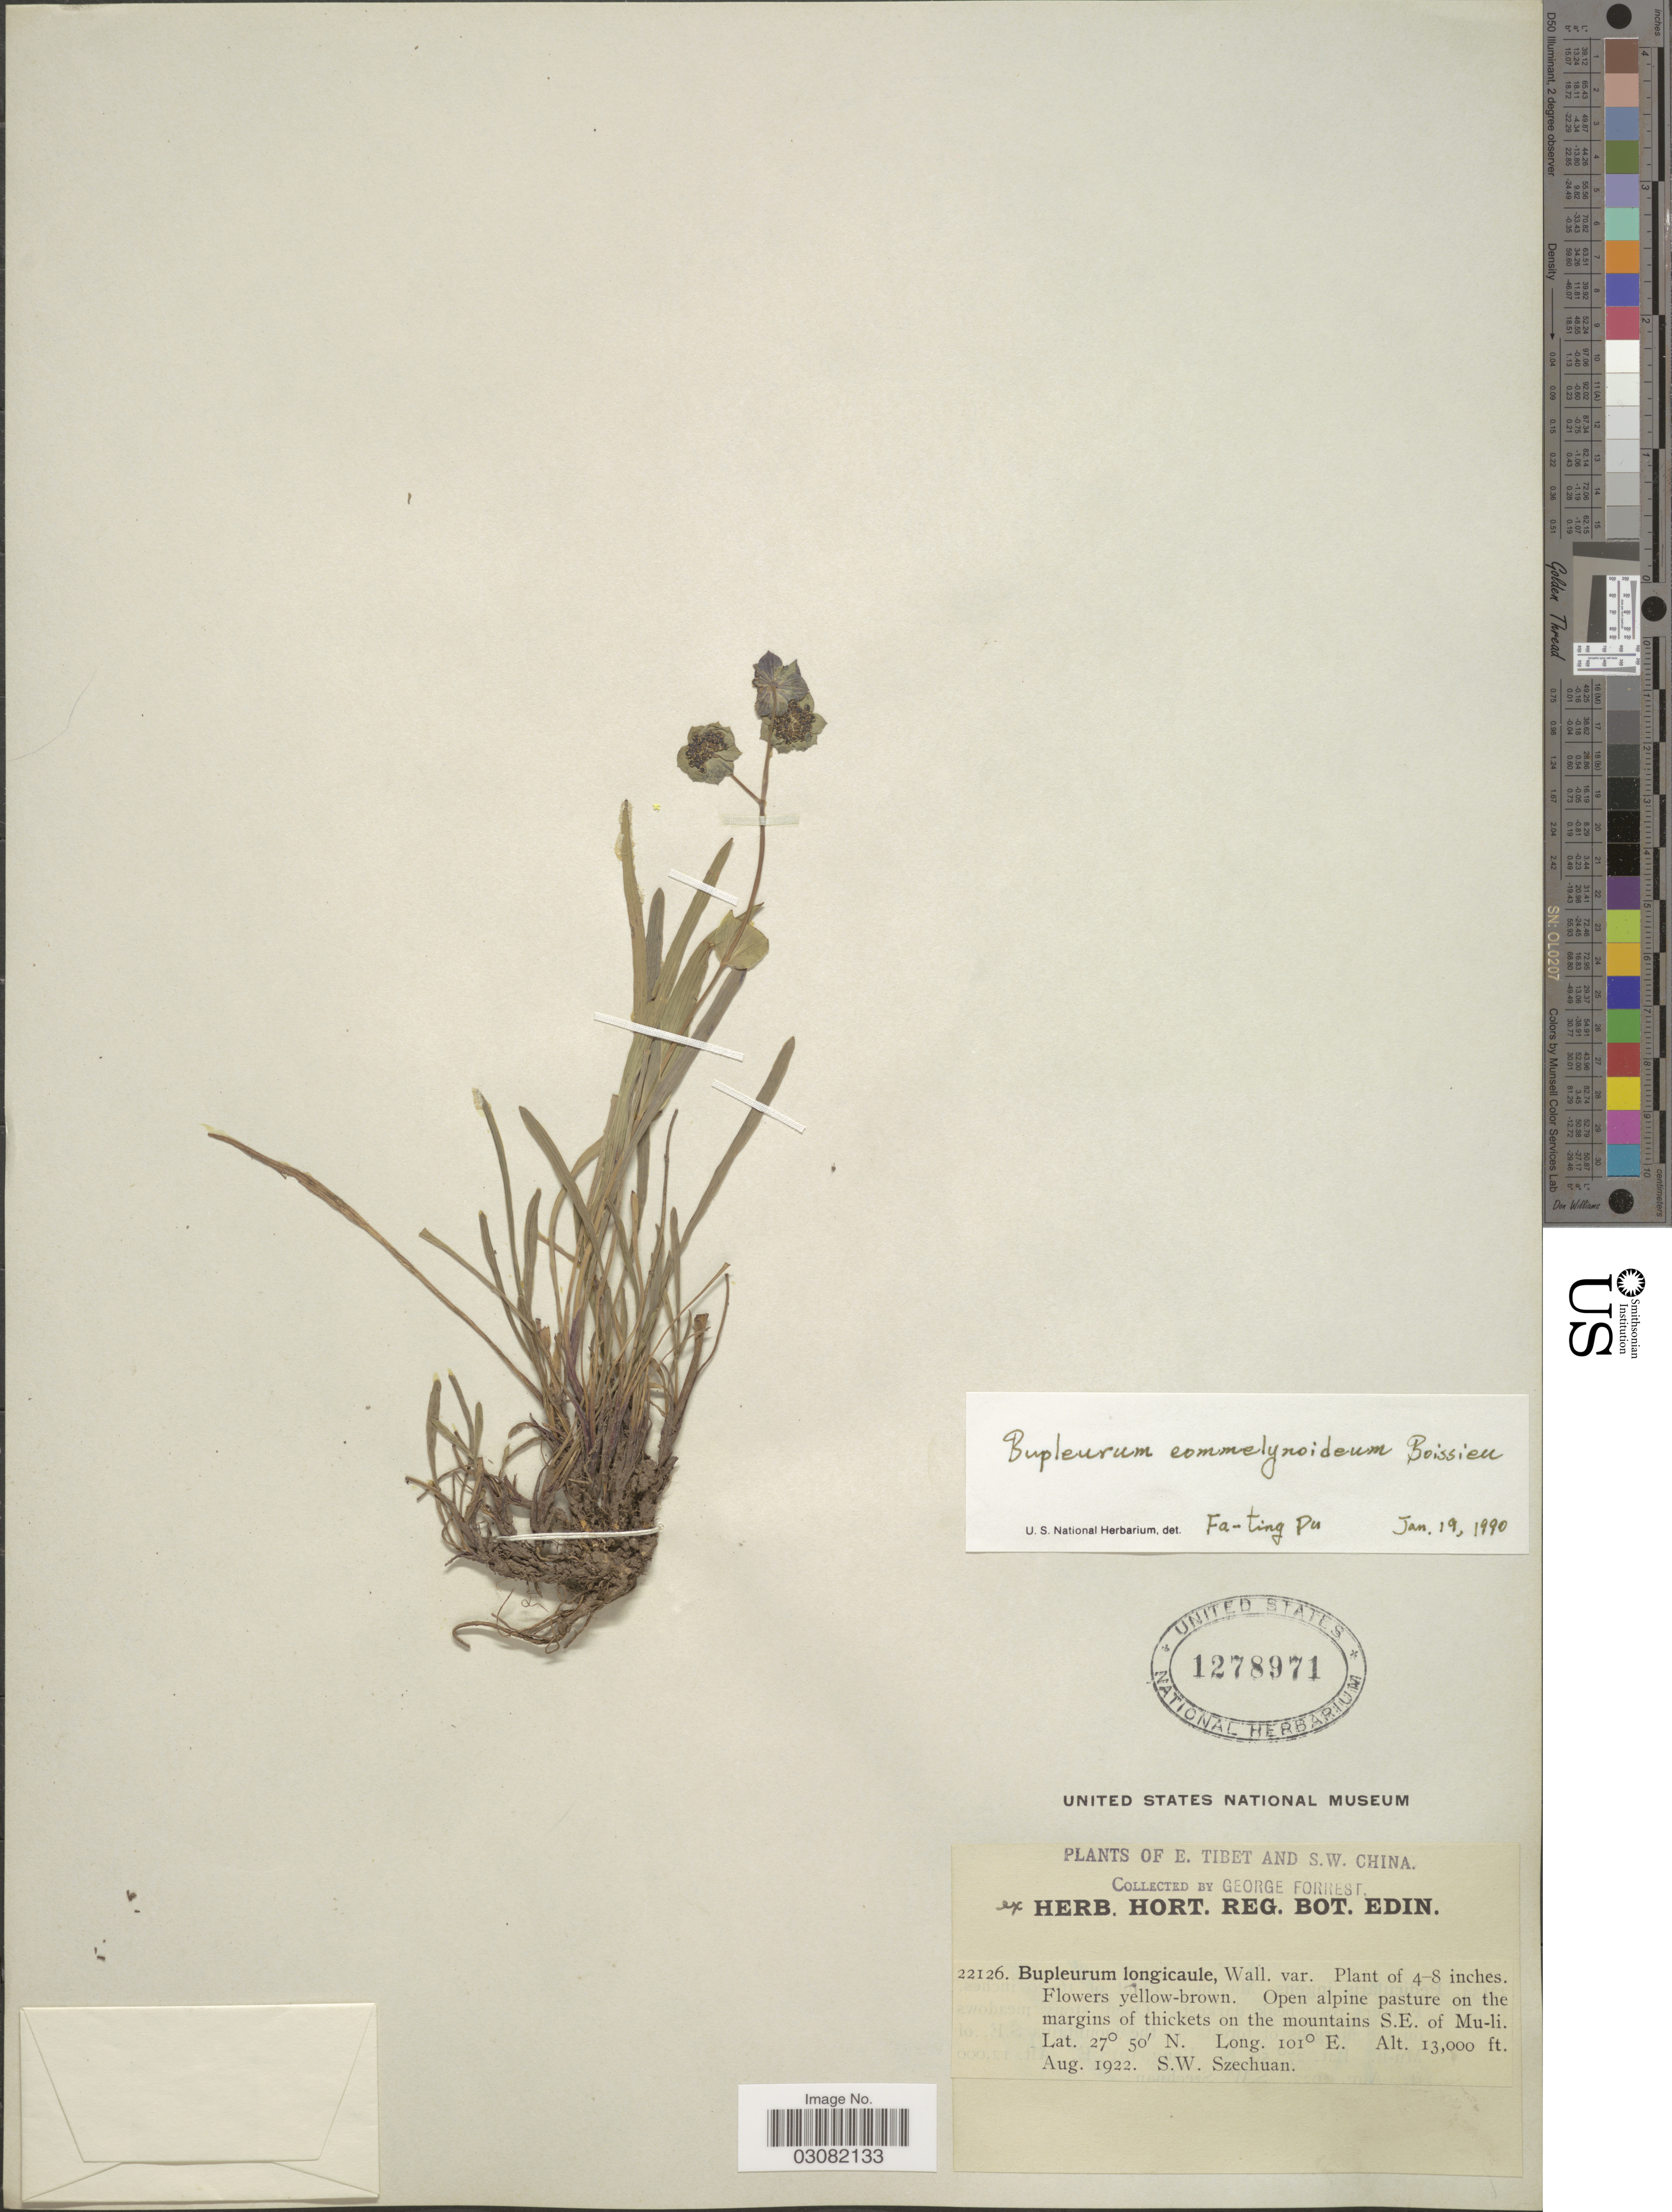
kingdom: Plantae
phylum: Tracheophyta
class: Magnoliopsida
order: Apiales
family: Apiaceae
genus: Bupleurum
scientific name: Bupleurum commelynoideum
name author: H. Boissieu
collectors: G. Forrest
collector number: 22126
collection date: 1922-08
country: China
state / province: Xizang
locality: E. Tibet and S.W. China. Open alpine pasture on the margins of thickets on the mountains S.E. of Mu-li.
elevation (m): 3962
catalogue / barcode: US 1278971